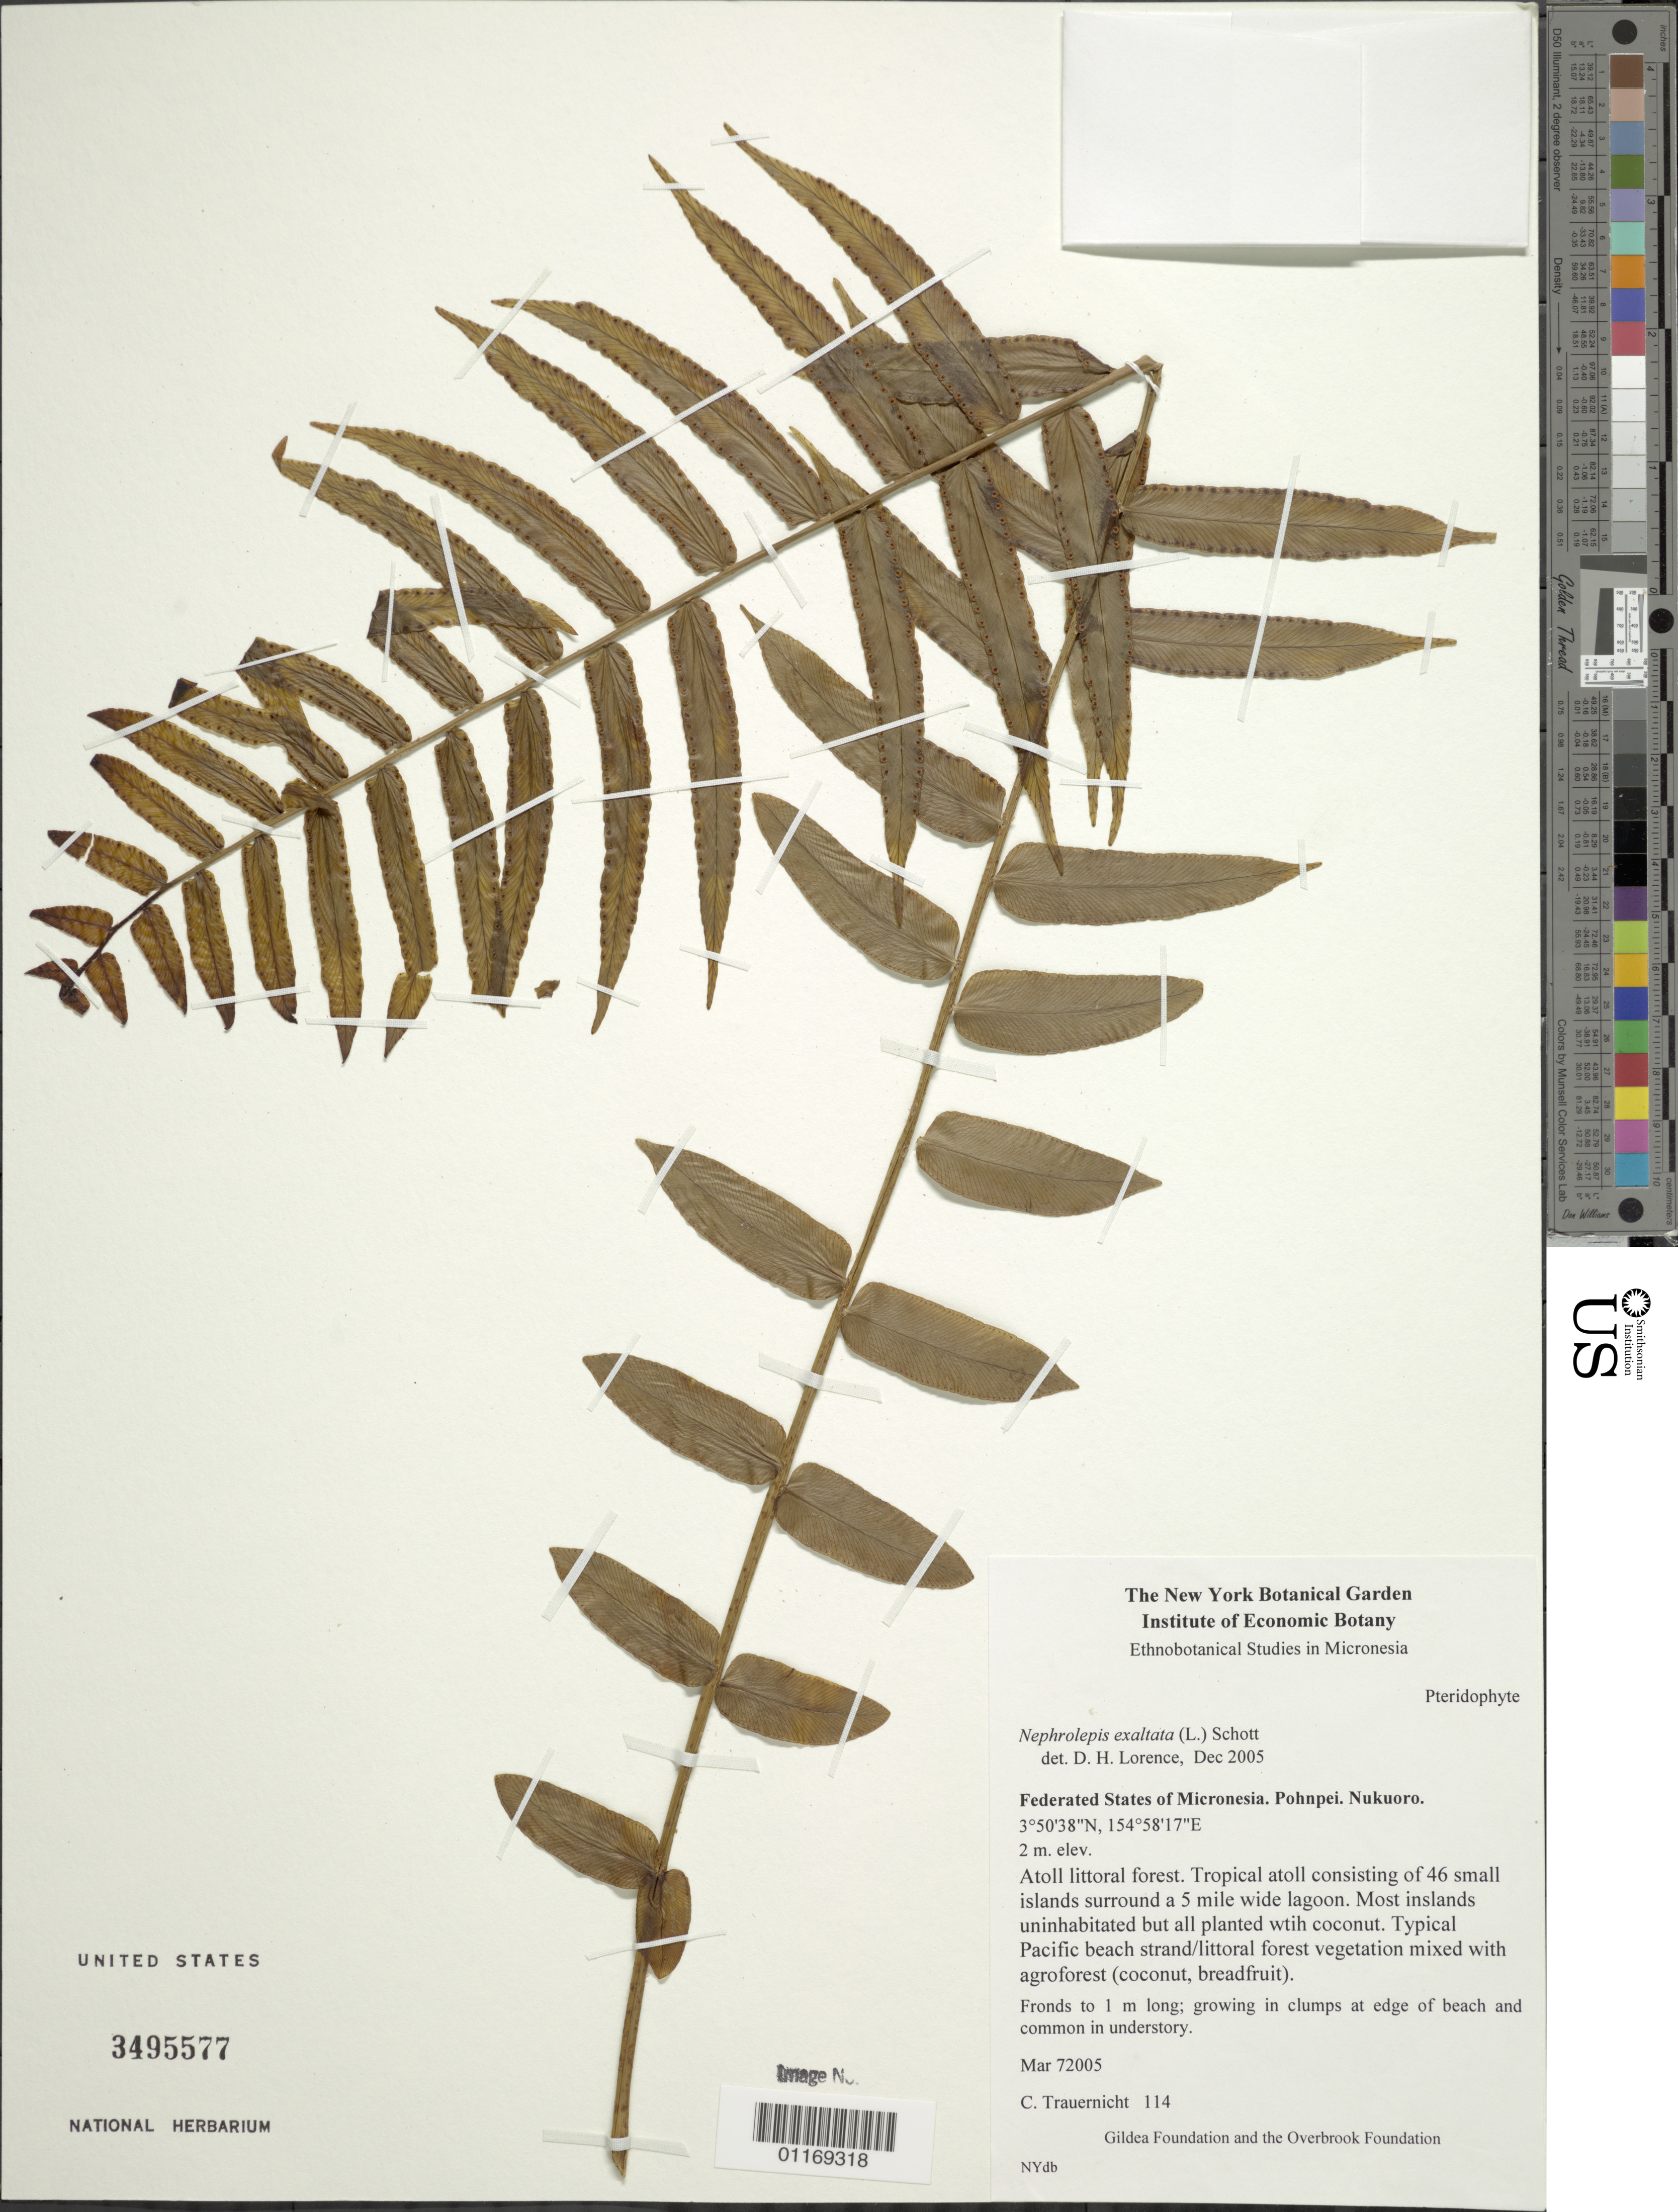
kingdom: Plantae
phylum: Tracheophyta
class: Polypodiopsida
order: Polypodiales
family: Nephrolepidaceae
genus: Nephrolepis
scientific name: Nephrolepis exaltata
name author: (L.) Schott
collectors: C. Trauernicht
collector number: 114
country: Micronesia, Federated States of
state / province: Pohnpei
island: Pohnpei [Ponape]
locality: Nakuoro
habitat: Edge of beach in understory. Atoll littoral forest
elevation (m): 2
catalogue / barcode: US 3495577